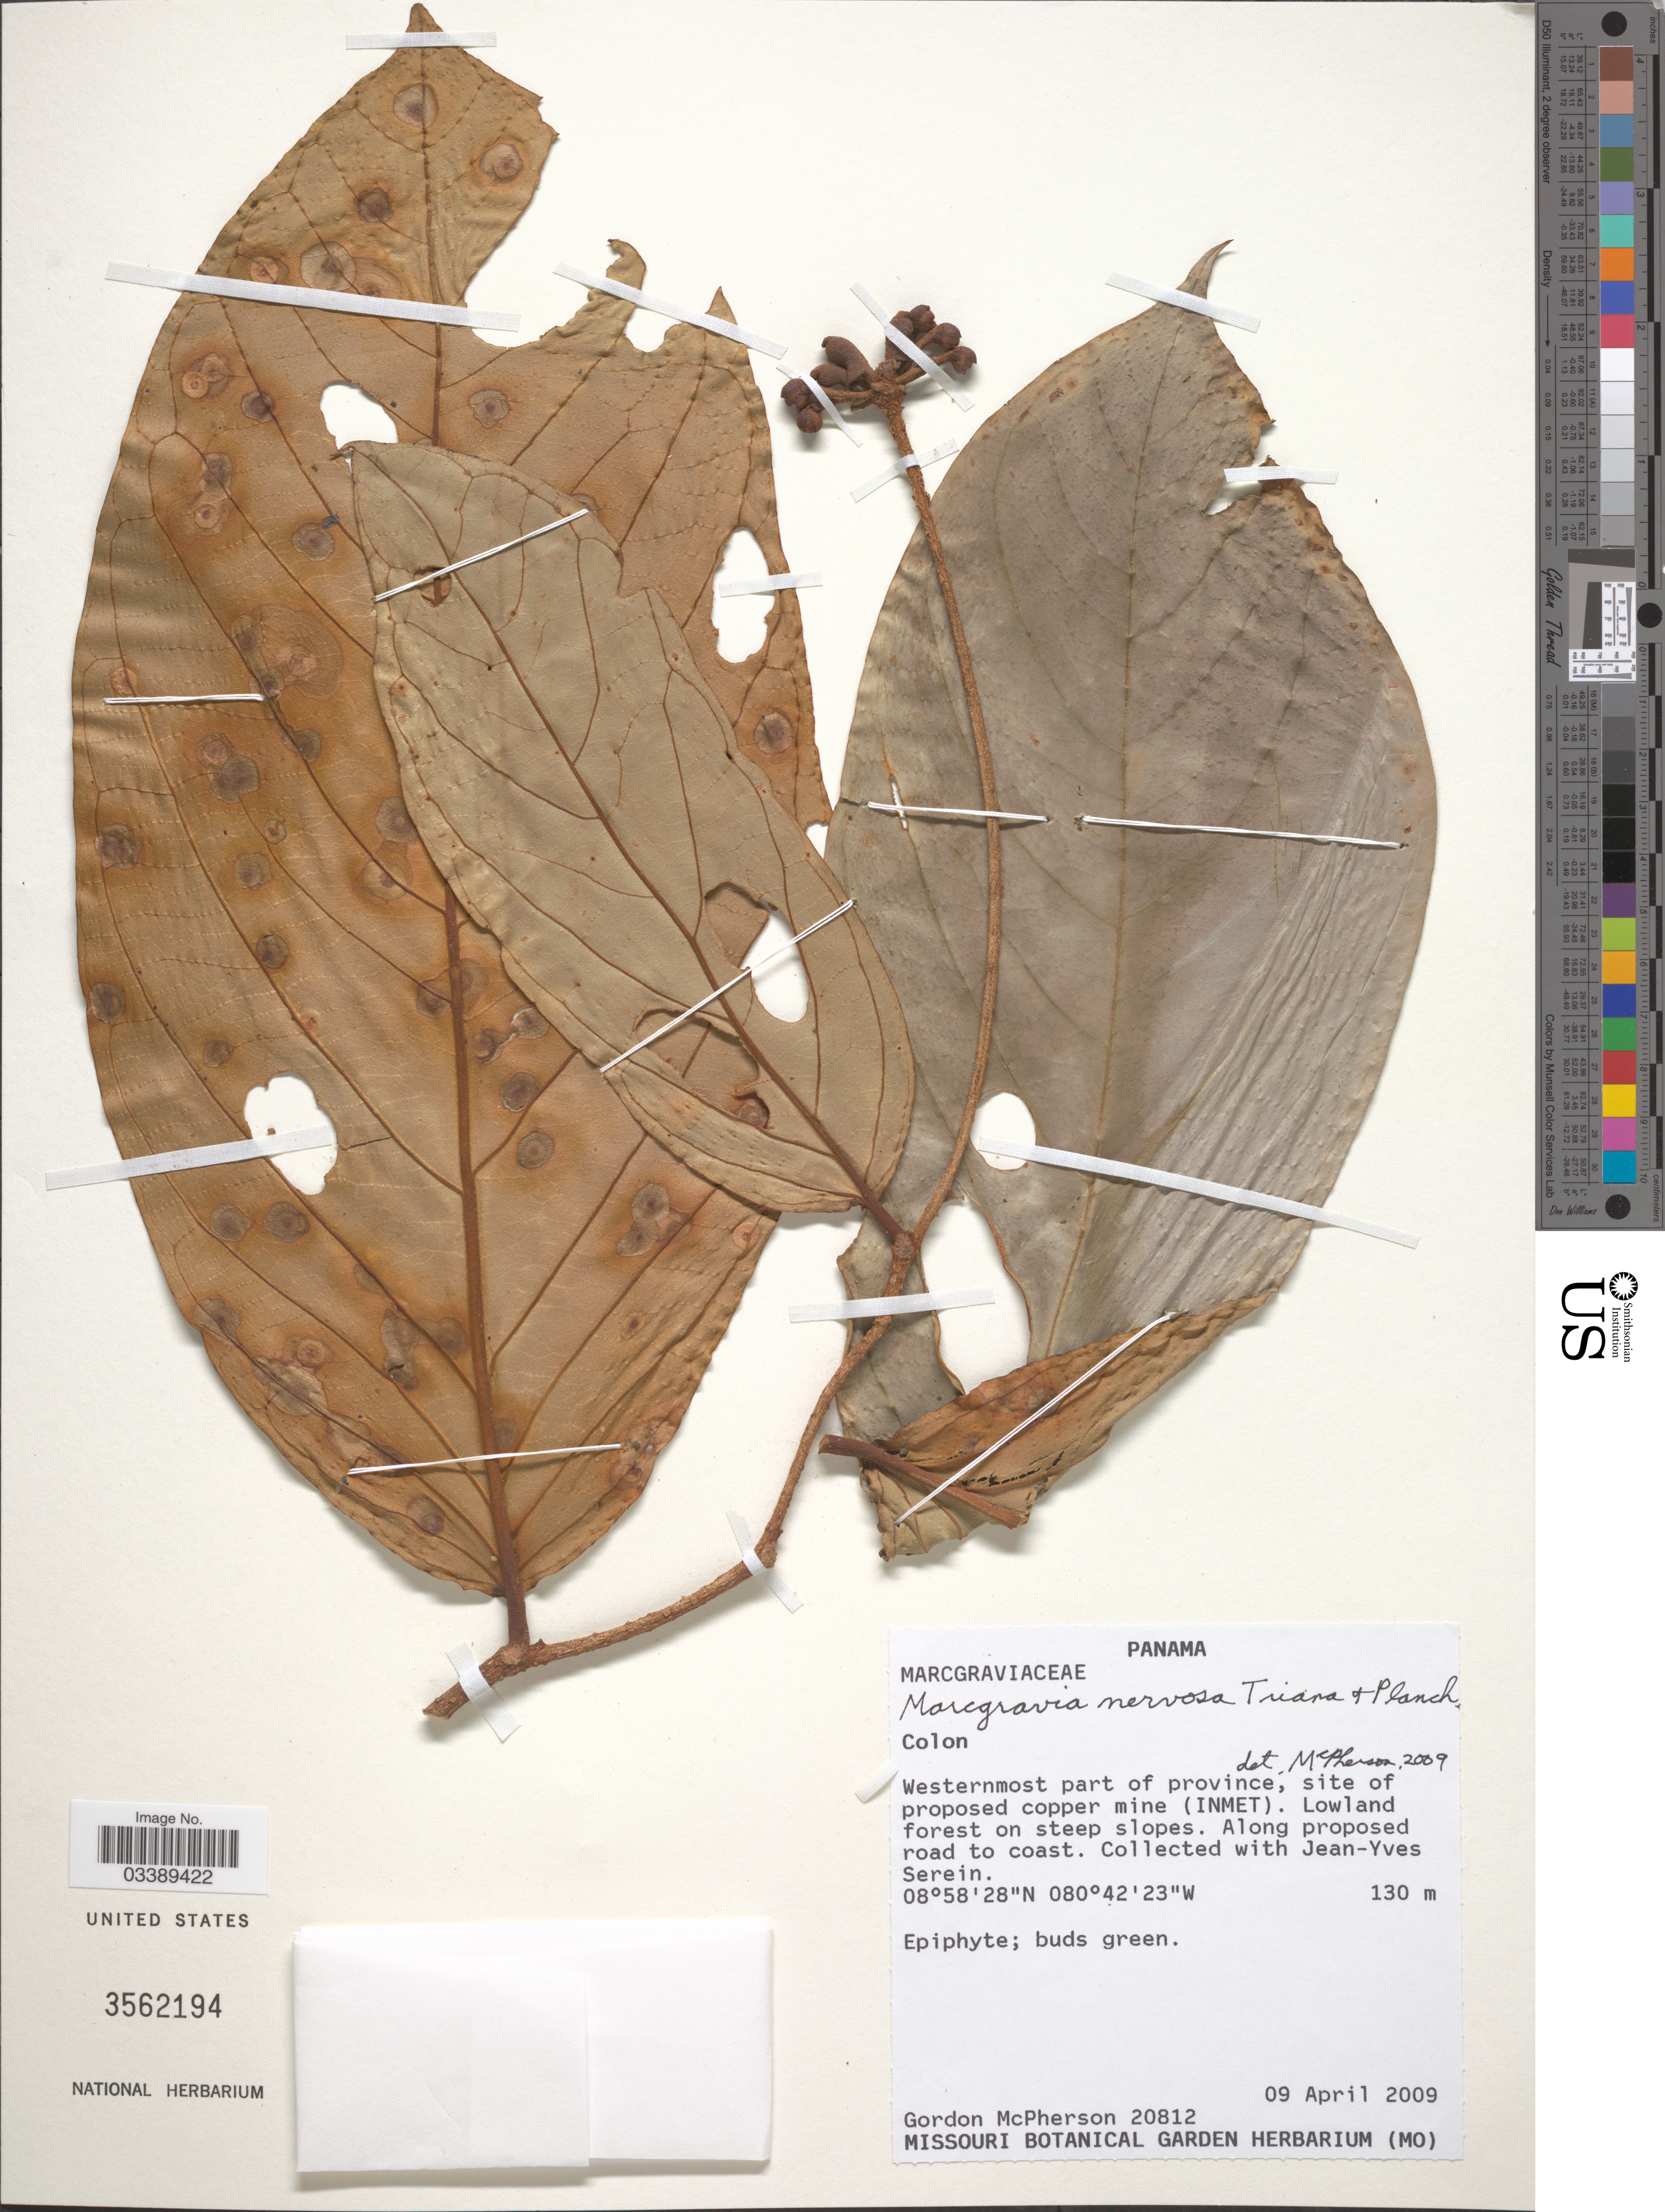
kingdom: Plantae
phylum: Tracheophyta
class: Magnoliopsida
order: Ericales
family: Marcgraviaceae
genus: Marcgravia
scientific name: Marcgravia nervosa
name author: Triana & Planch.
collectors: G. D. McPherson & J. Serein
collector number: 20812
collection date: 2009-04-09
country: Panama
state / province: Colón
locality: Westernmost part of province, site of proposed copper mine (INMET).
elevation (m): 130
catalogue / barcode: US 3562194